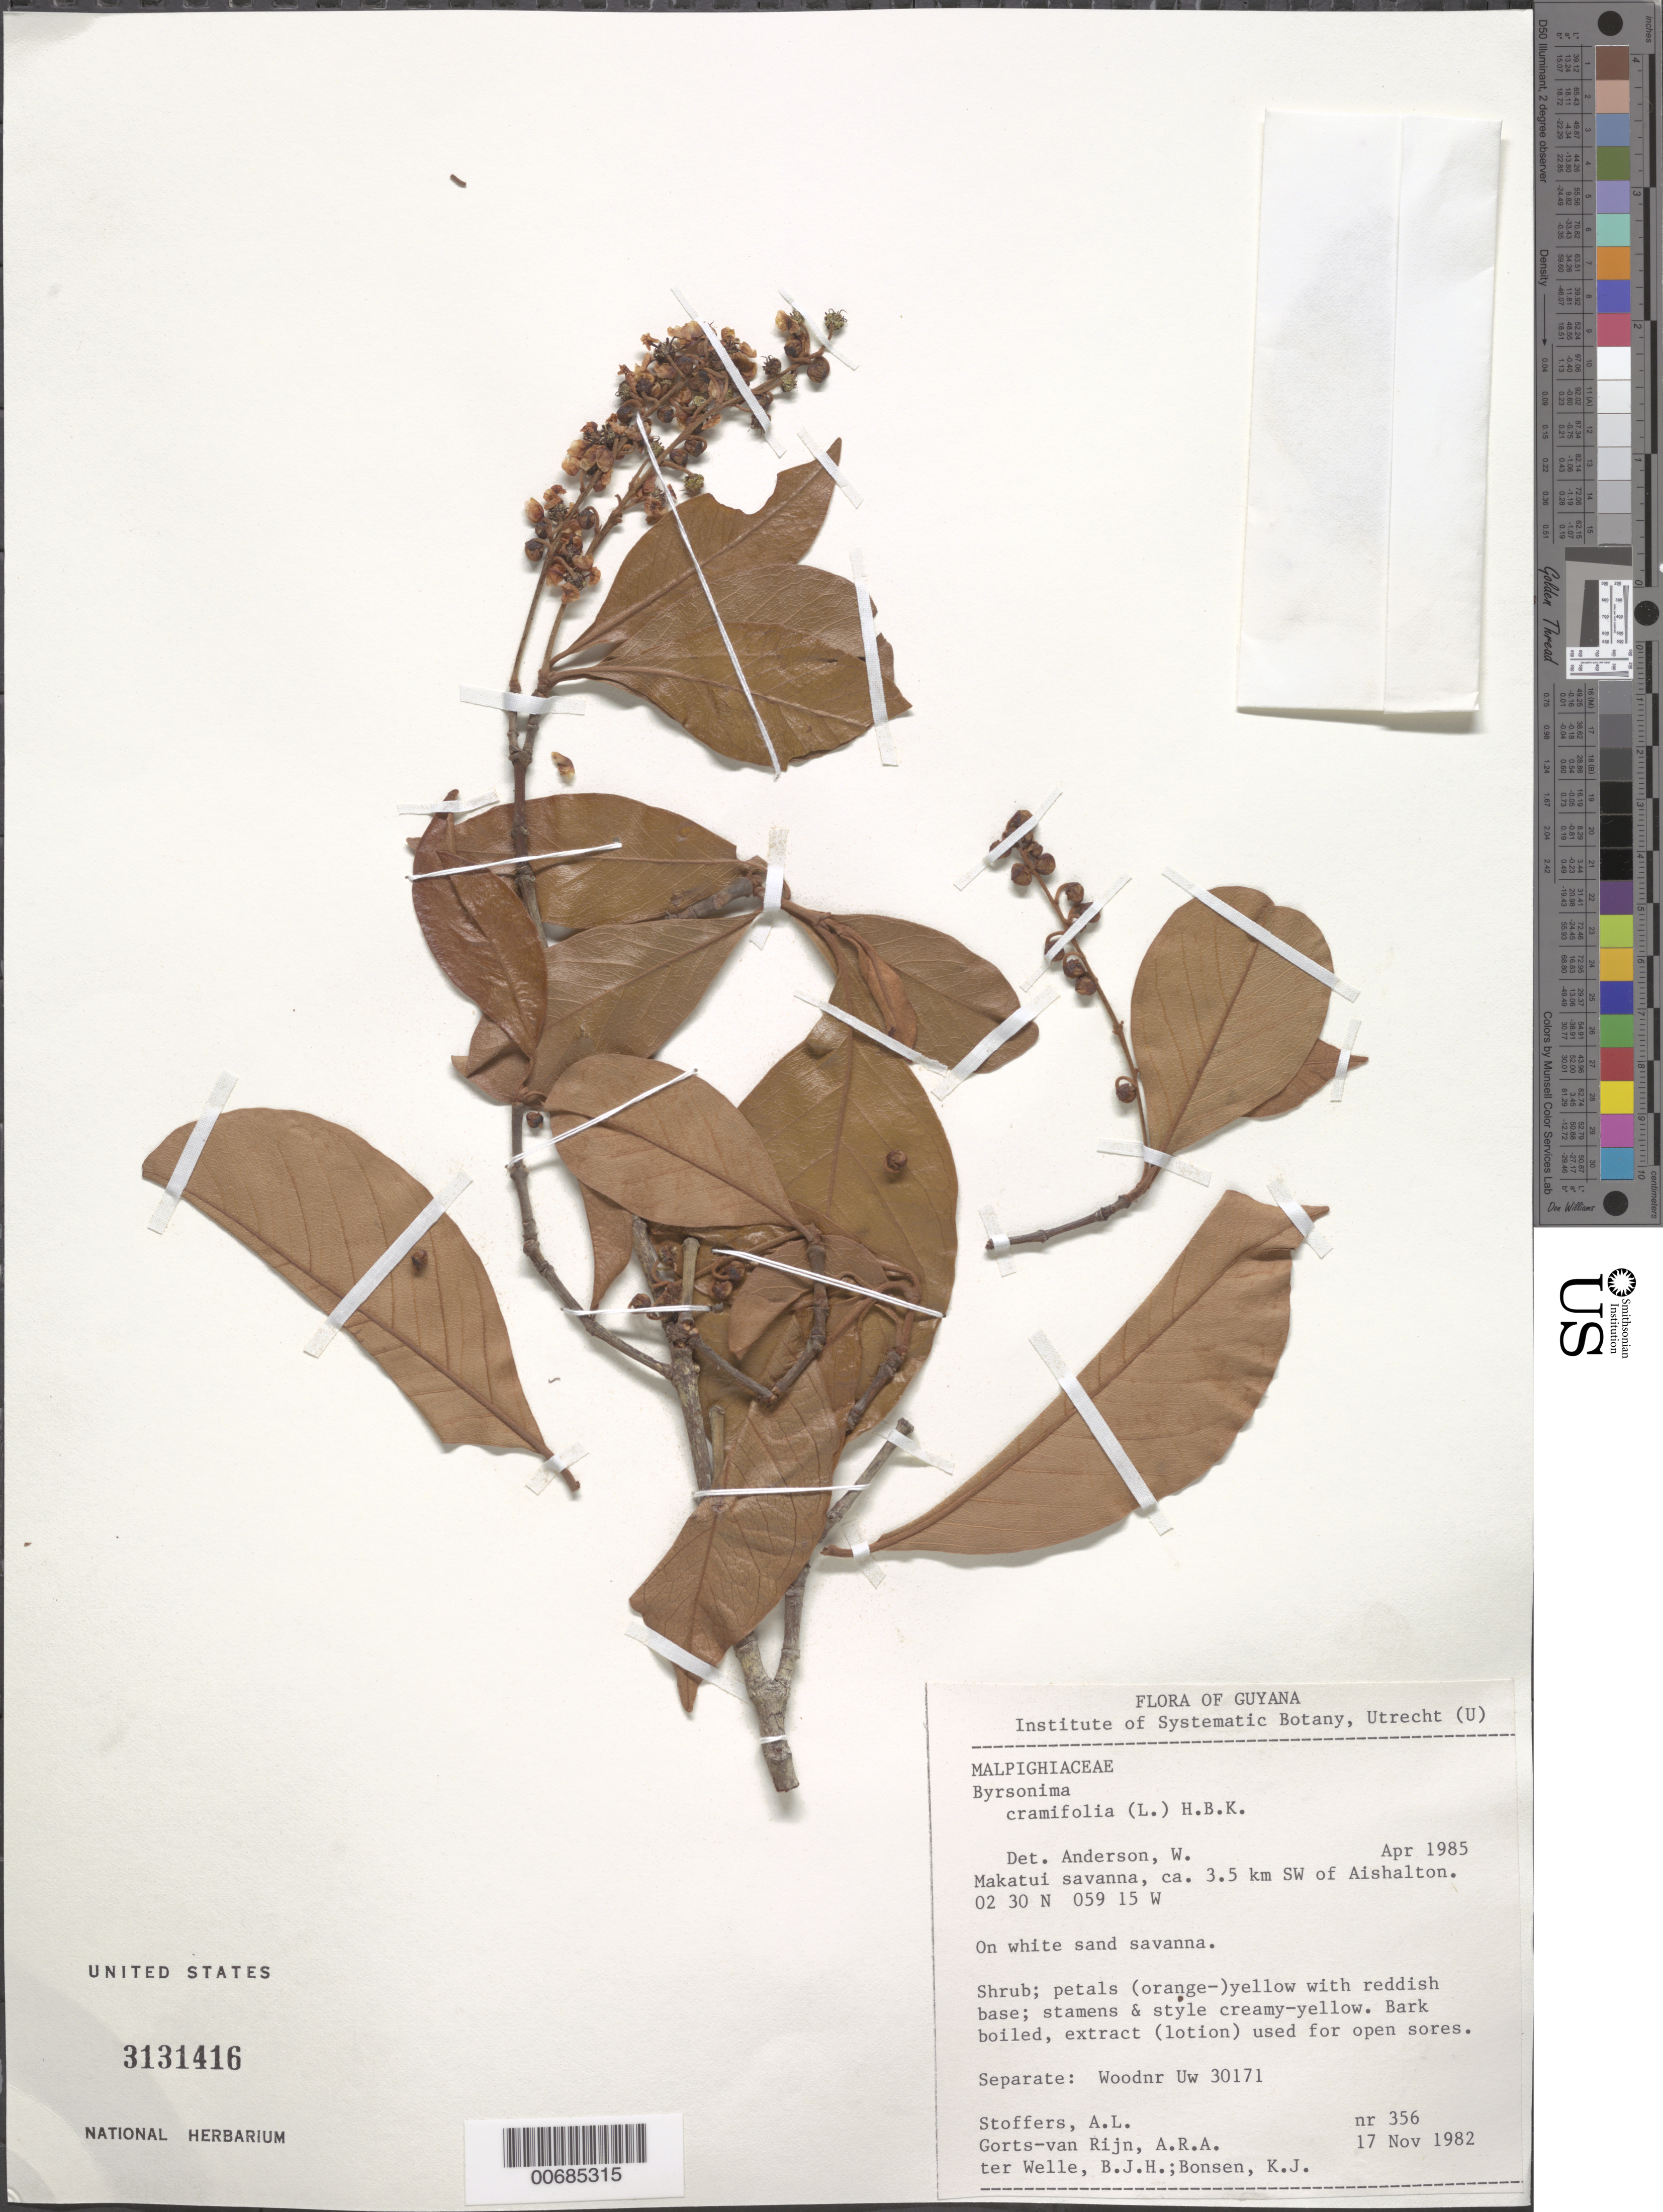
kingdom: Plantae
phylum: Tracheophyta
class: Magnoliopsida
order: Malpighiales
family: Malpighiaceae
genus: Byrsonima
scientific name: Byrsonima crassifolia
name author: (L.) Kunth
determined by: Anderson, W. R., (MICH), University of Michigan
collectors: A. Stoffers, A. .R. A. Görts-van Rijn, B. Welle & K. Bonsen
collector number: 356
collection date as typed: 17-Nov-82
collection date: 1982-11-17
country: Guyana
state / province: U. Takutu-U. Essequibo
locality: Makatui savanna, ca. 3.5 km SW of Aishalton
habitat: White sand savanna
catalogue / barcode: US 3131416